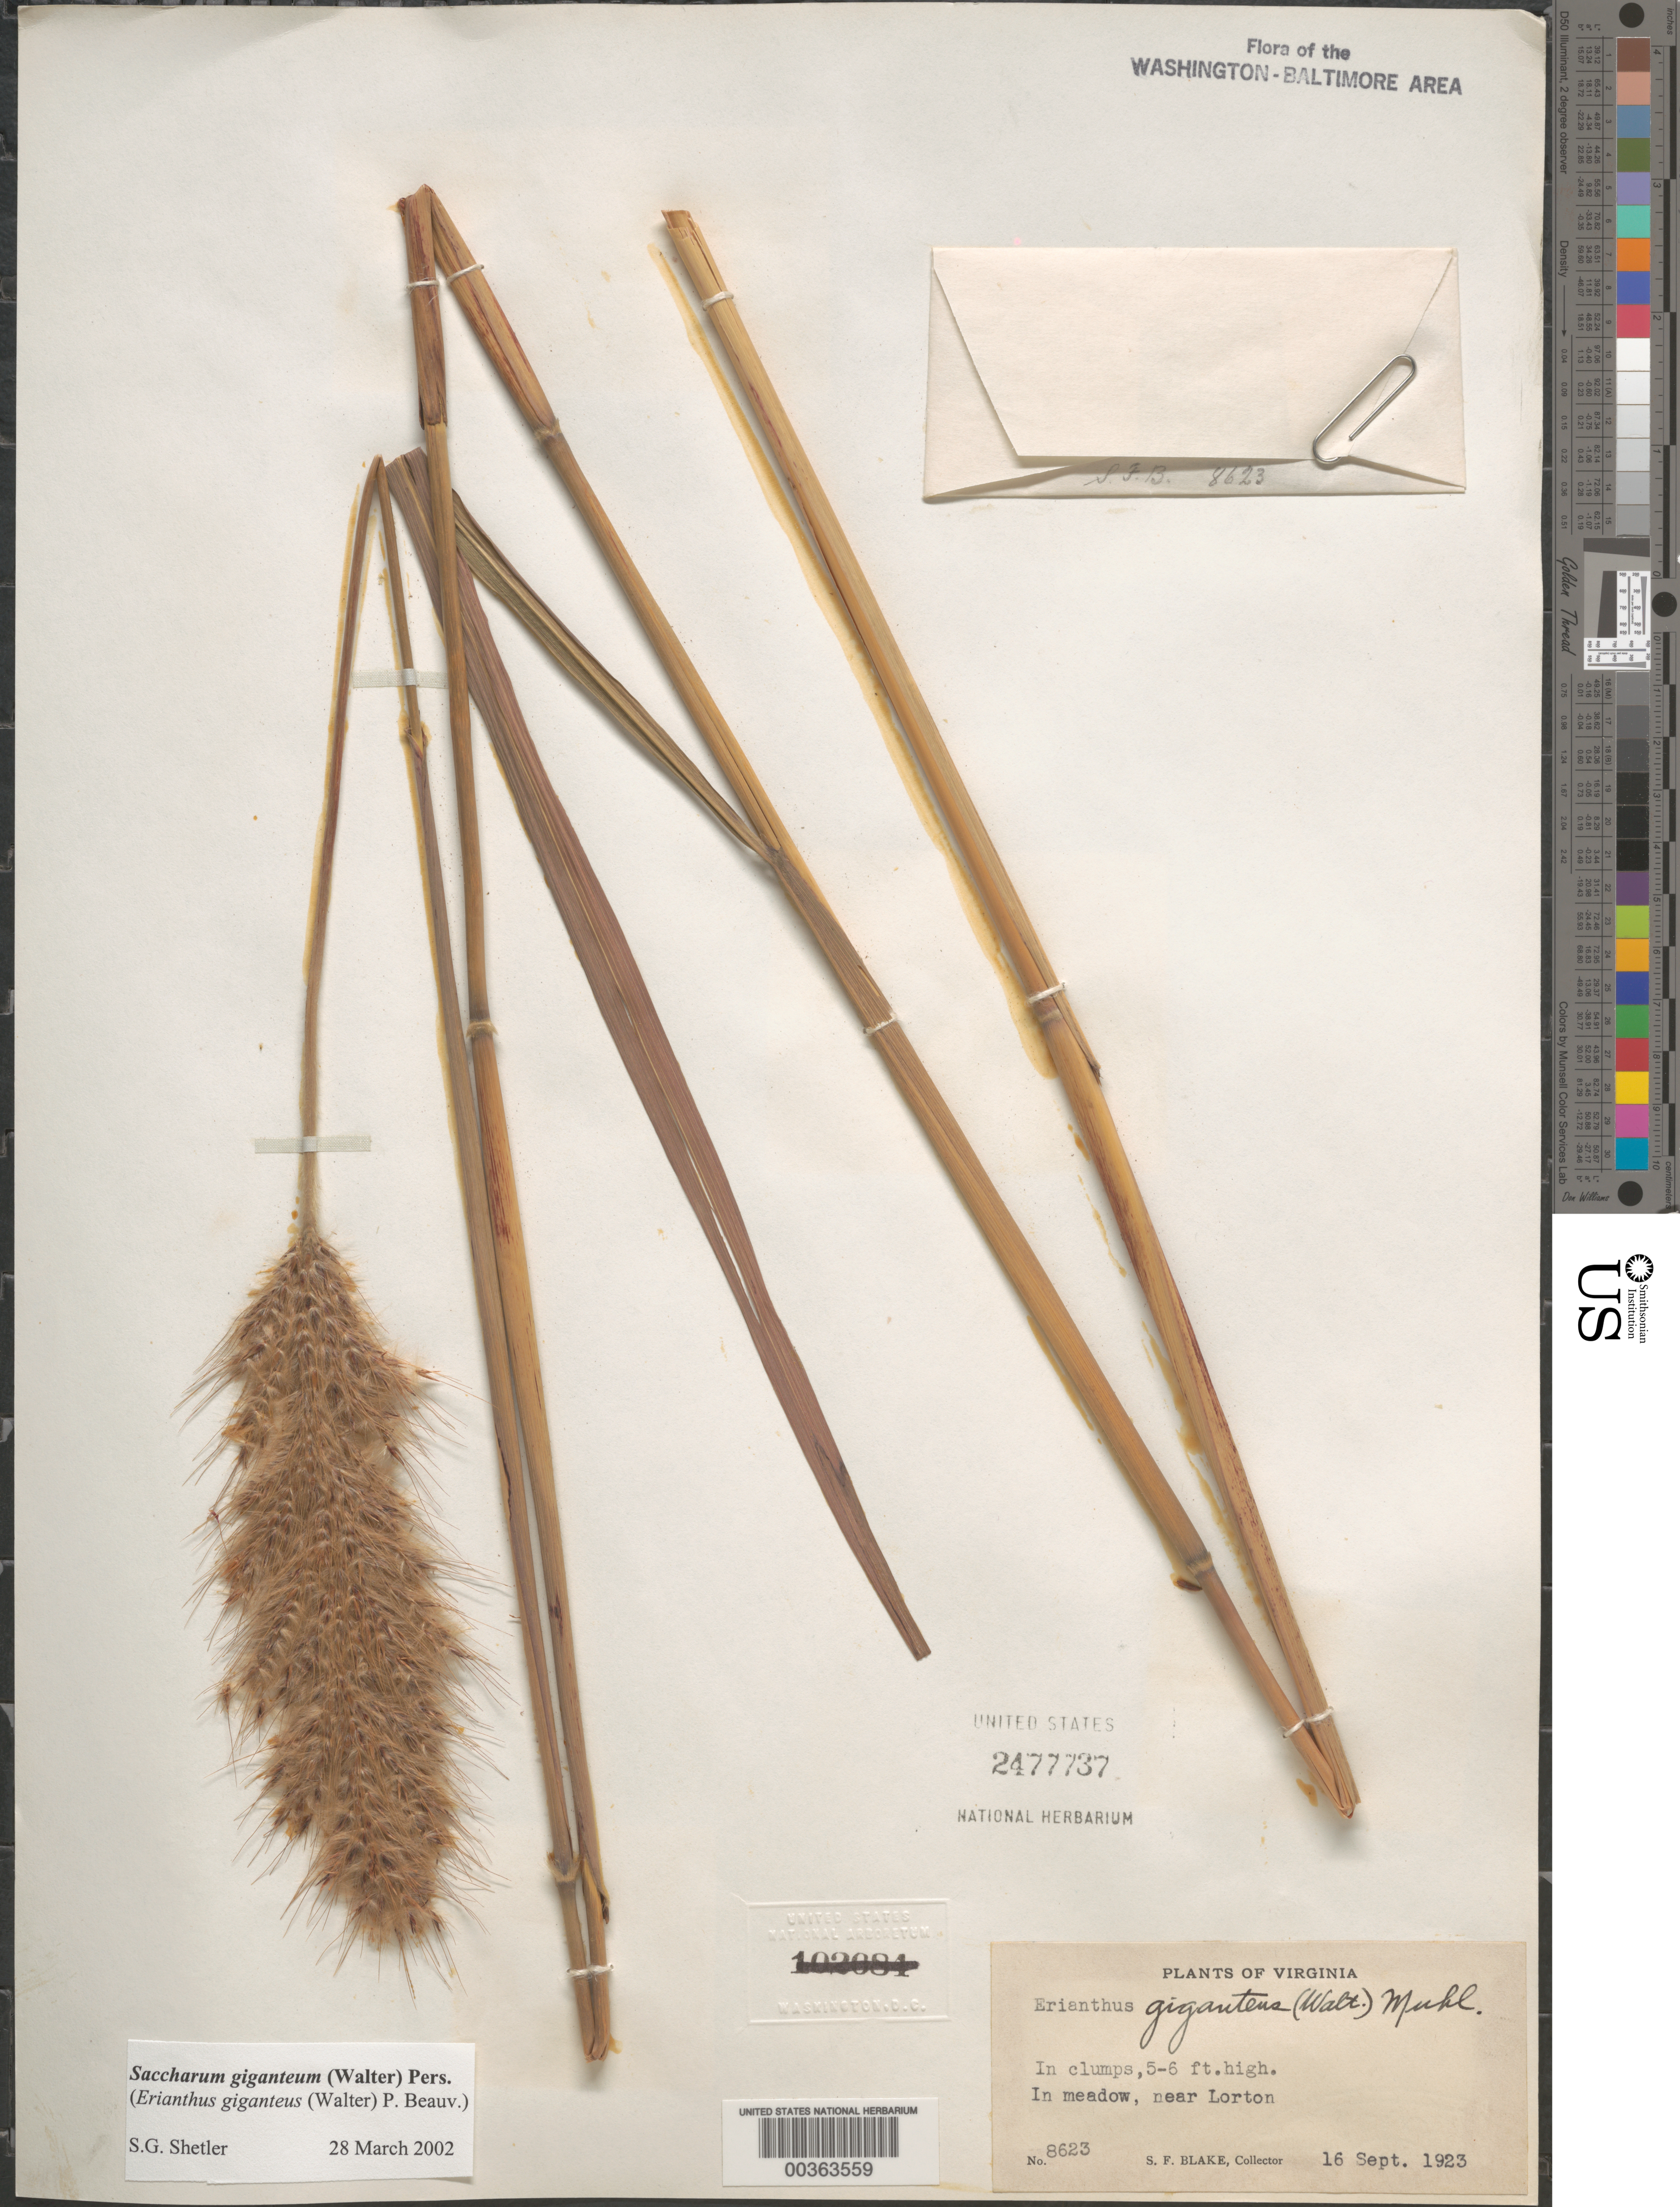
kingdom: Plantae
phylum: Tracheophyta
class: Liliopsida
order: Poales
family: Poaceae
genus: Erianthus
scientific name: Erianthus giganteus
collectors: S. Blake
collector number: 8623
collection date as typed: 16 Sep 1923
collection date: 1923-09-16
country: United States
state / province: Virginia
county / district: Fairfax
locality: Lorton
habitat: In meadow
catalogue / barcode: US 2477737